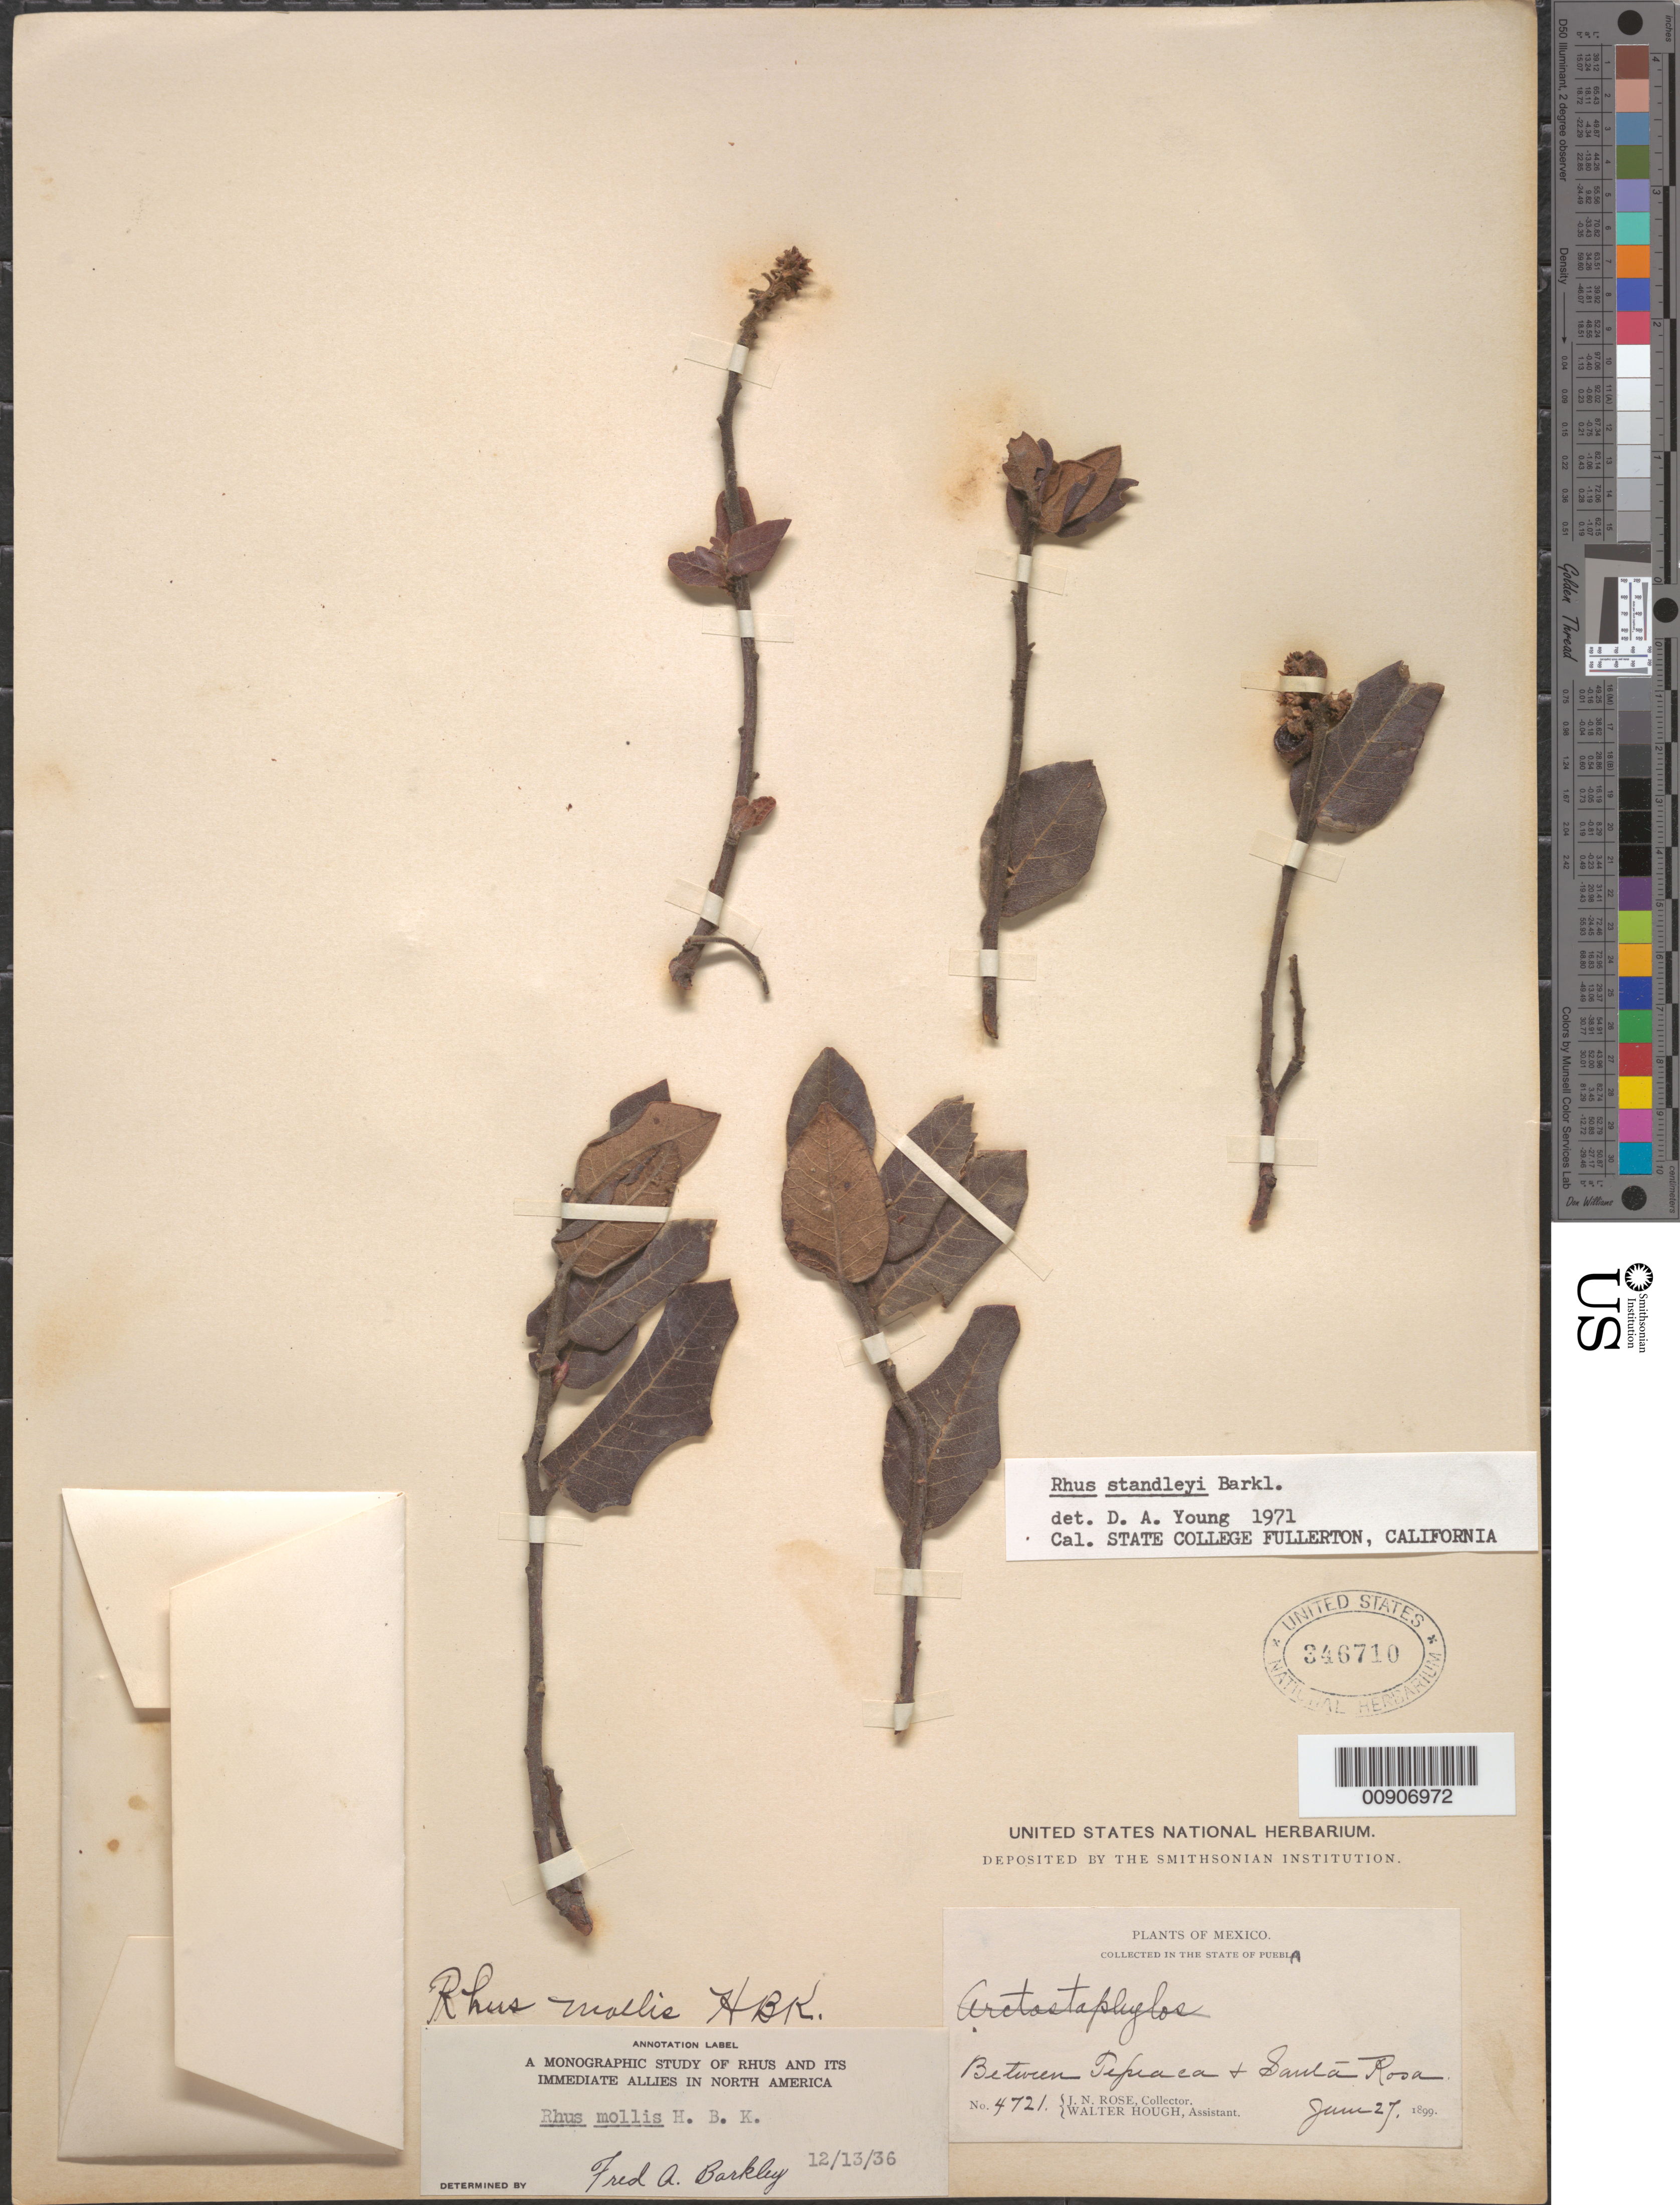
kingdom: Plantae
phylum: Tracheophyta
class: Magnoliopsida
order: Sapindales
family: Anacardiaceae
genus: Rhus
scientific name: Rhus standleyi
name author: F.A. Barkley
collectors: J. N. Rose & W. Hough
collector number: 4721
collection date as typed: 27 Jun 1899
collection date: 1899-06-27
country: Mexico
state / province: Puebla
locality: Between Tepeaca and Santa Rosa.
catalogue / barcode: US 346710